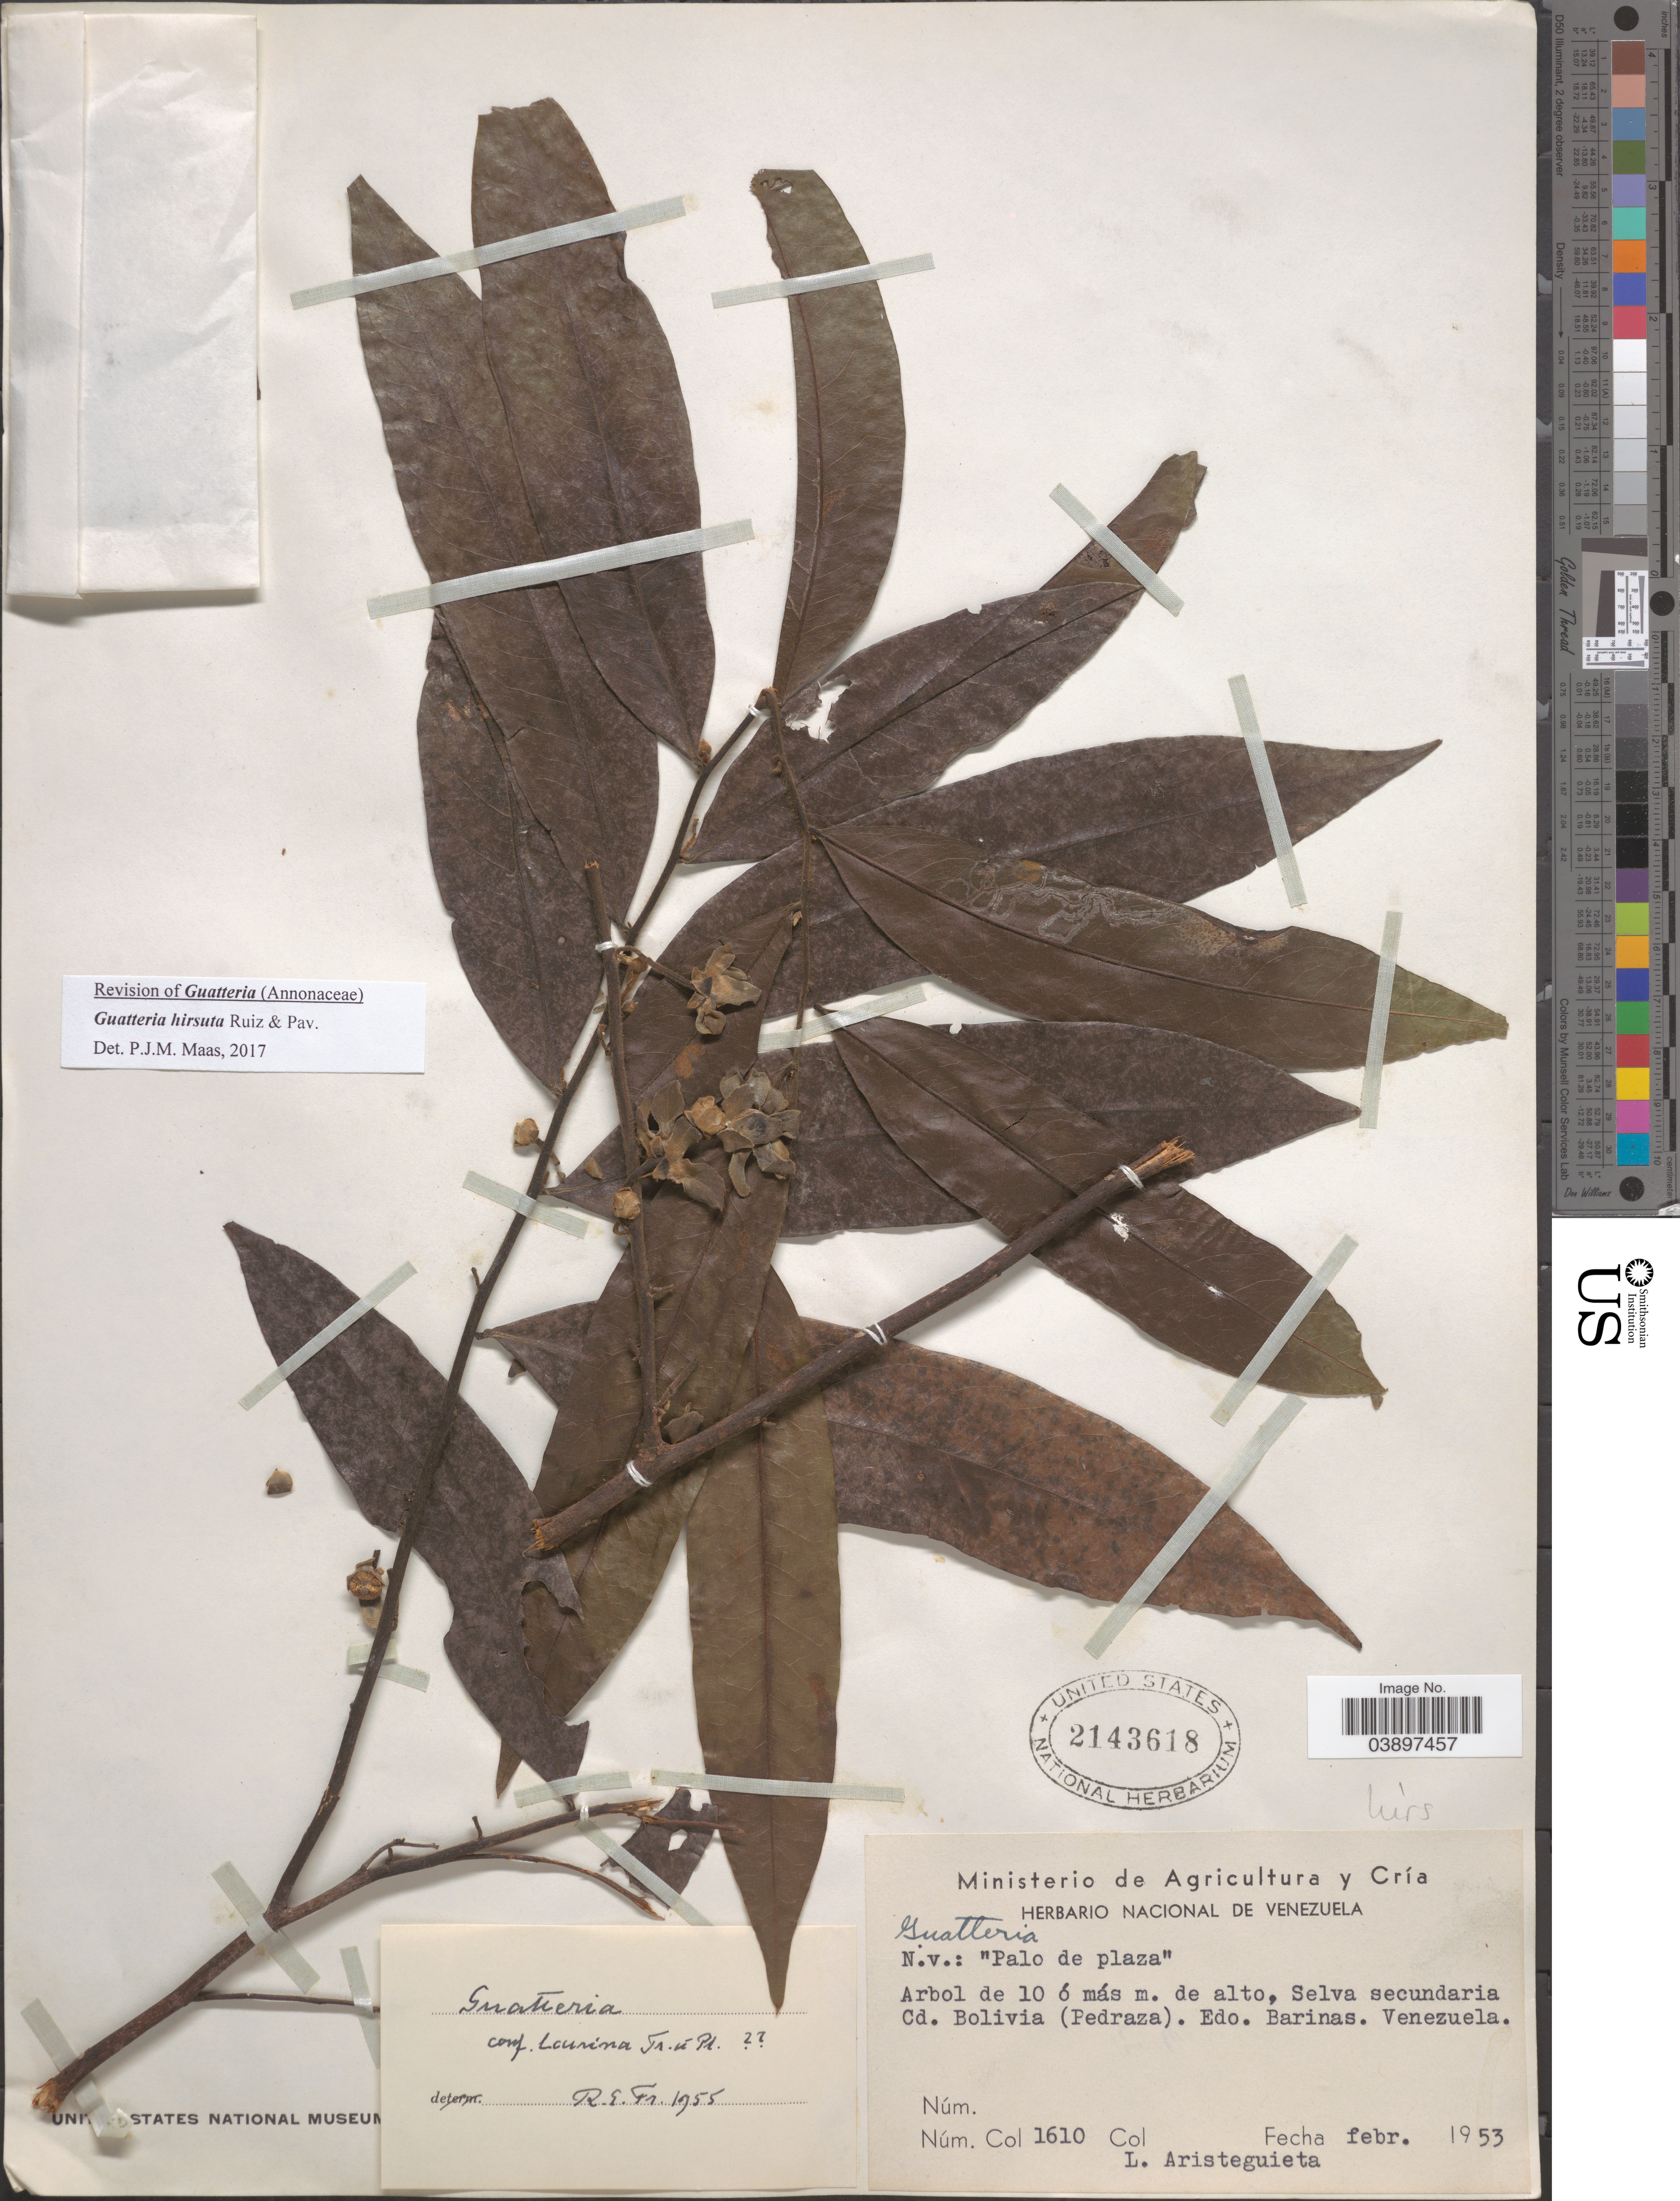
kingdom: Plantae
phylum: Tracheophyta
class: Magnoliopsida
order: Magnoliales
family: Annonaceae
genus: Guatteria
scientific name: Guatteria hirsuta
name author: Ruiz & Pav.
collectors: L. Aristeguieta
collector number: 1610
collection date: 1953-02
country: Venezuela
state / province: Barinas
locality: Cd. Bolivia (Pedraza). Edo. Barinas.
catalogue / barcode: US 2143618